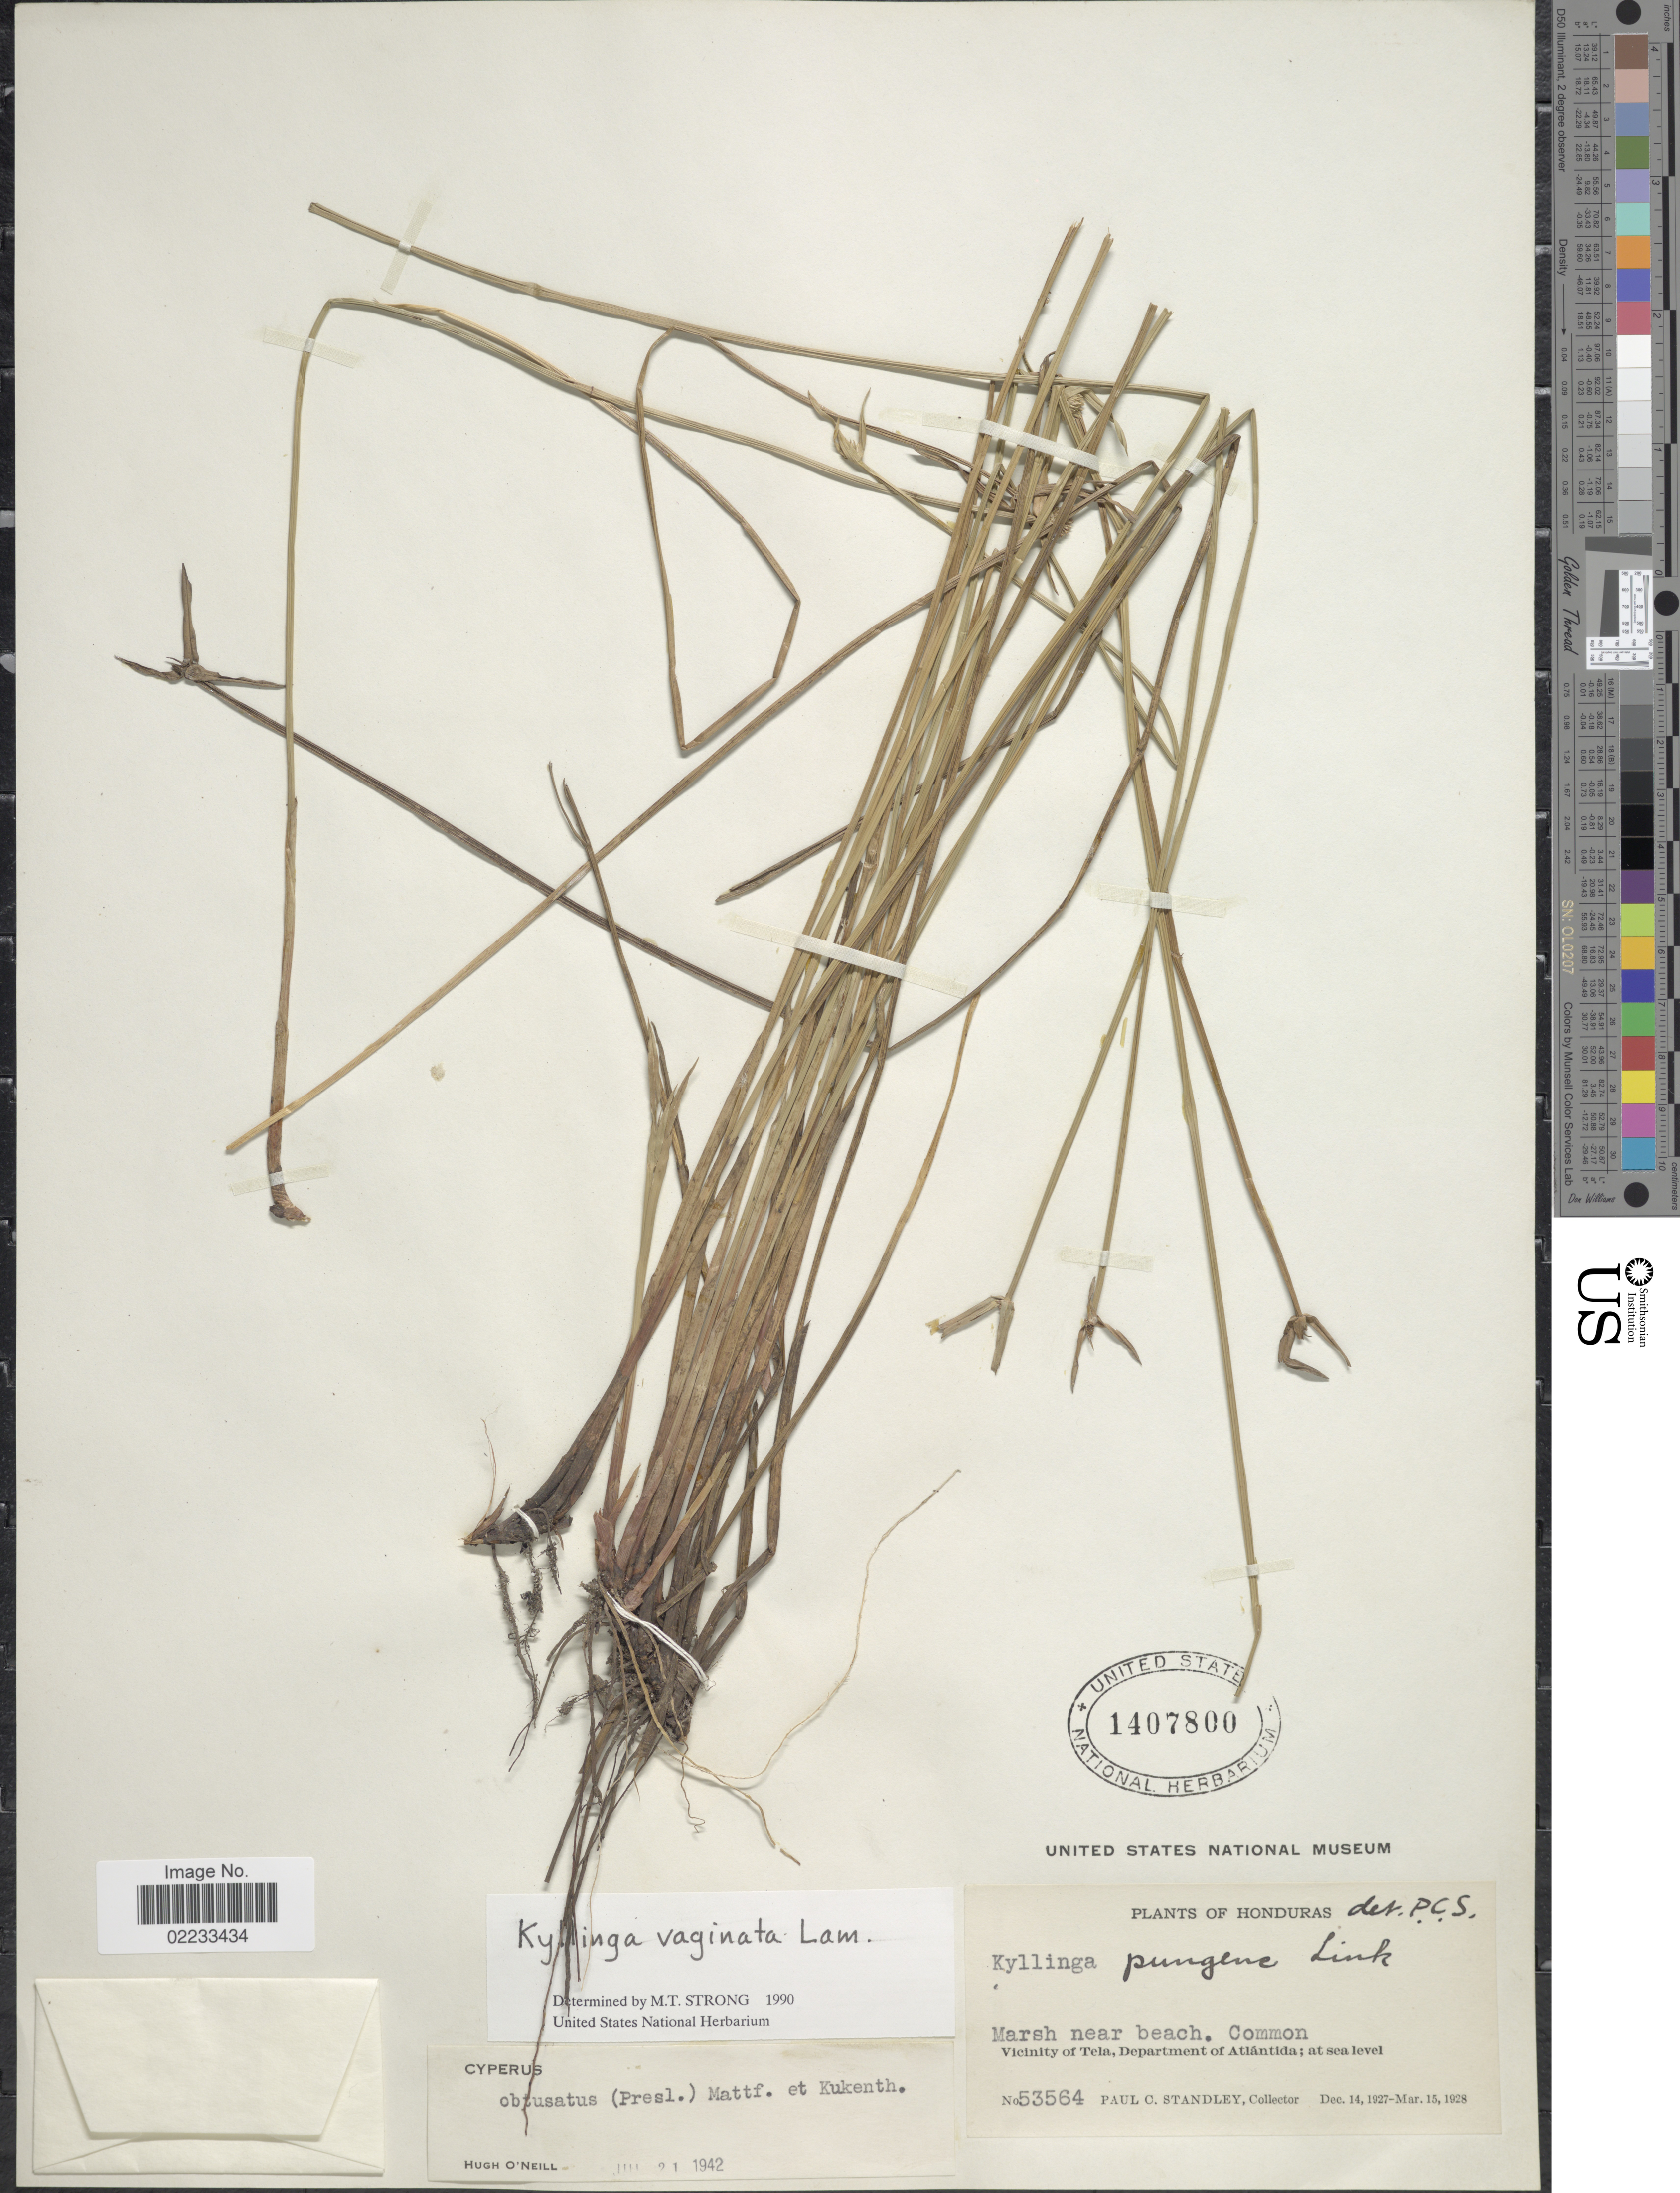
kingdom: Plantae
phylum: Tracheophyta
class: Liliopsida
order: Poales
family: Cyperaceae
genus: Cyperus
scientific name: Cyperus obtusatus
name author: (J. Presl & C. Presl) Mattf. & Kük.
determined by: Strong, M. T., (US), Smithsonian Institution - National Museum of Natural History (UNITED STATES)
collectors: P. C. Standley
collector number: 53564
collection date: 1927-11-14/1928-03-15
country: Honduras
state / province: Atlántida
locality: Marsh near beach. Vicinity of Tela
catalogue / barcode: US 1407800